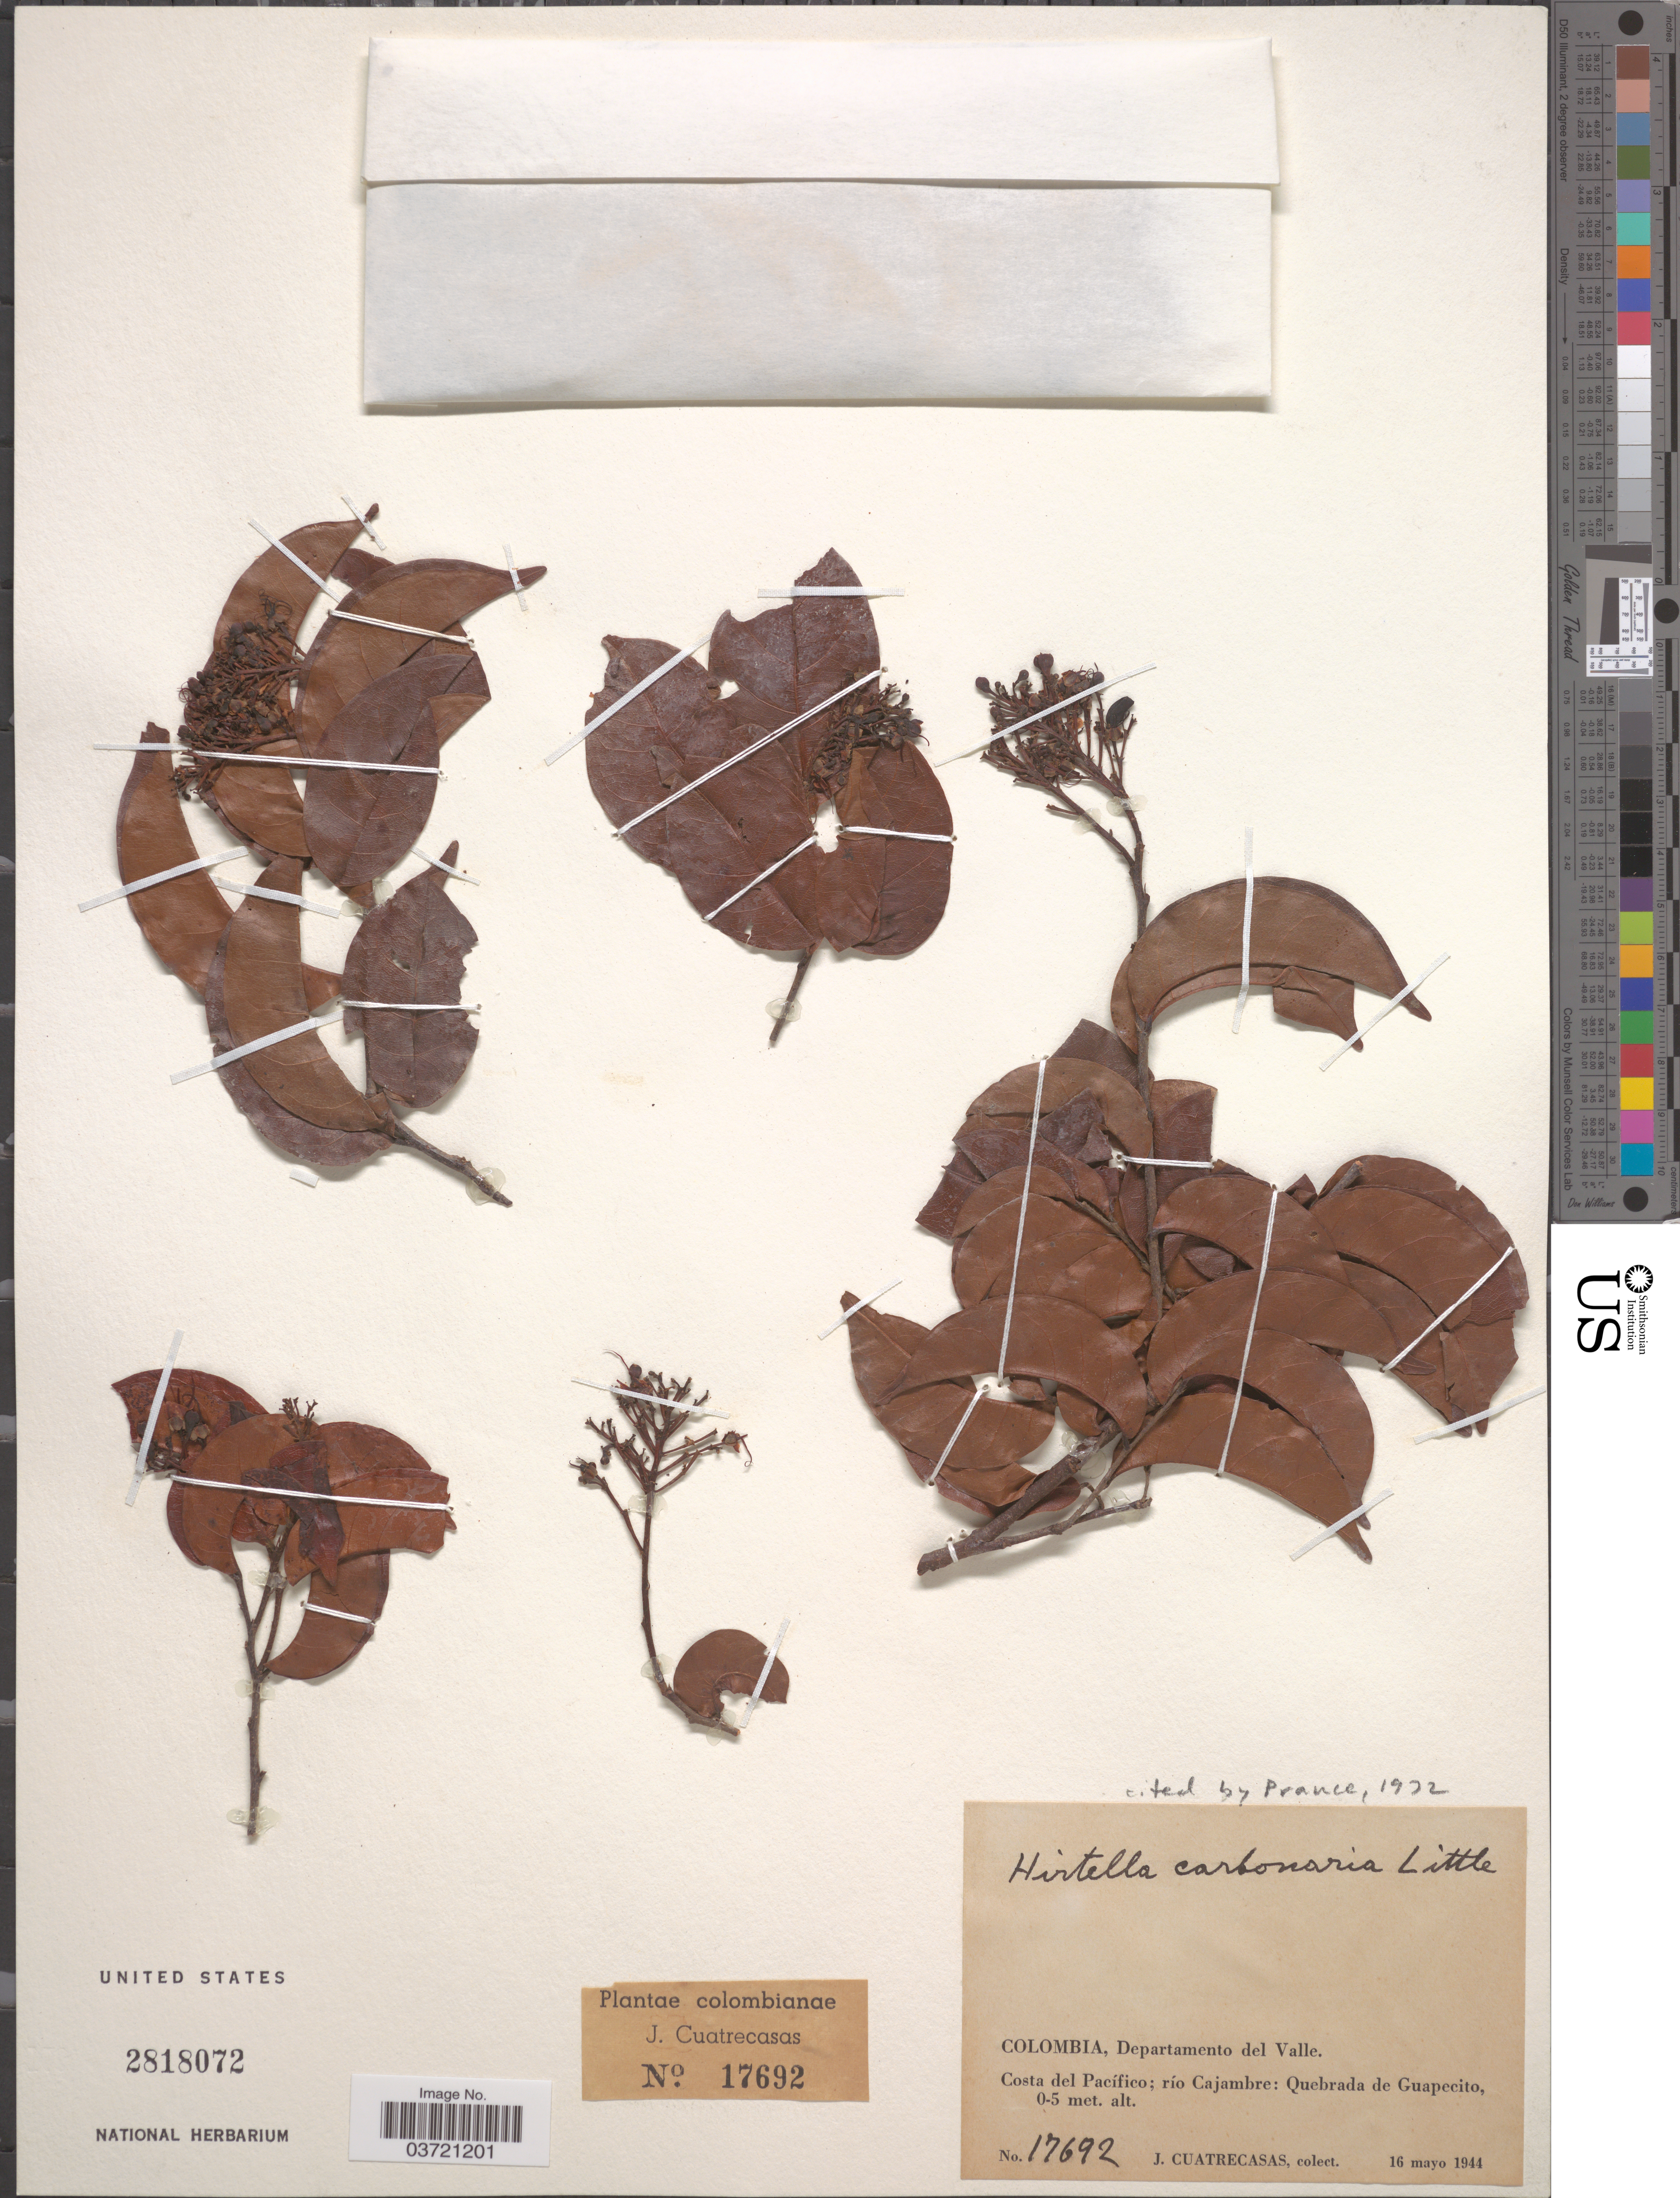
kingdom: Plantae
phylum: Tracheophyta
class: Magnoliopsida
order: Malpighiales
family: Chrysobalanaceae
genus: Hirtella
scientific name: Hirtella carbonaria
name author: Little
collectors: J. Cuatrecasas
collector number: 17692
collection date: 1944-05-16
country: Colombia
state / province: Valle del Cauca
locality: Departamento del Valle. Costa del Pacífico; río Cajambre: Quebrada de Guapecito.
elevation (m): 0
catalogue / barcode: US 2818072